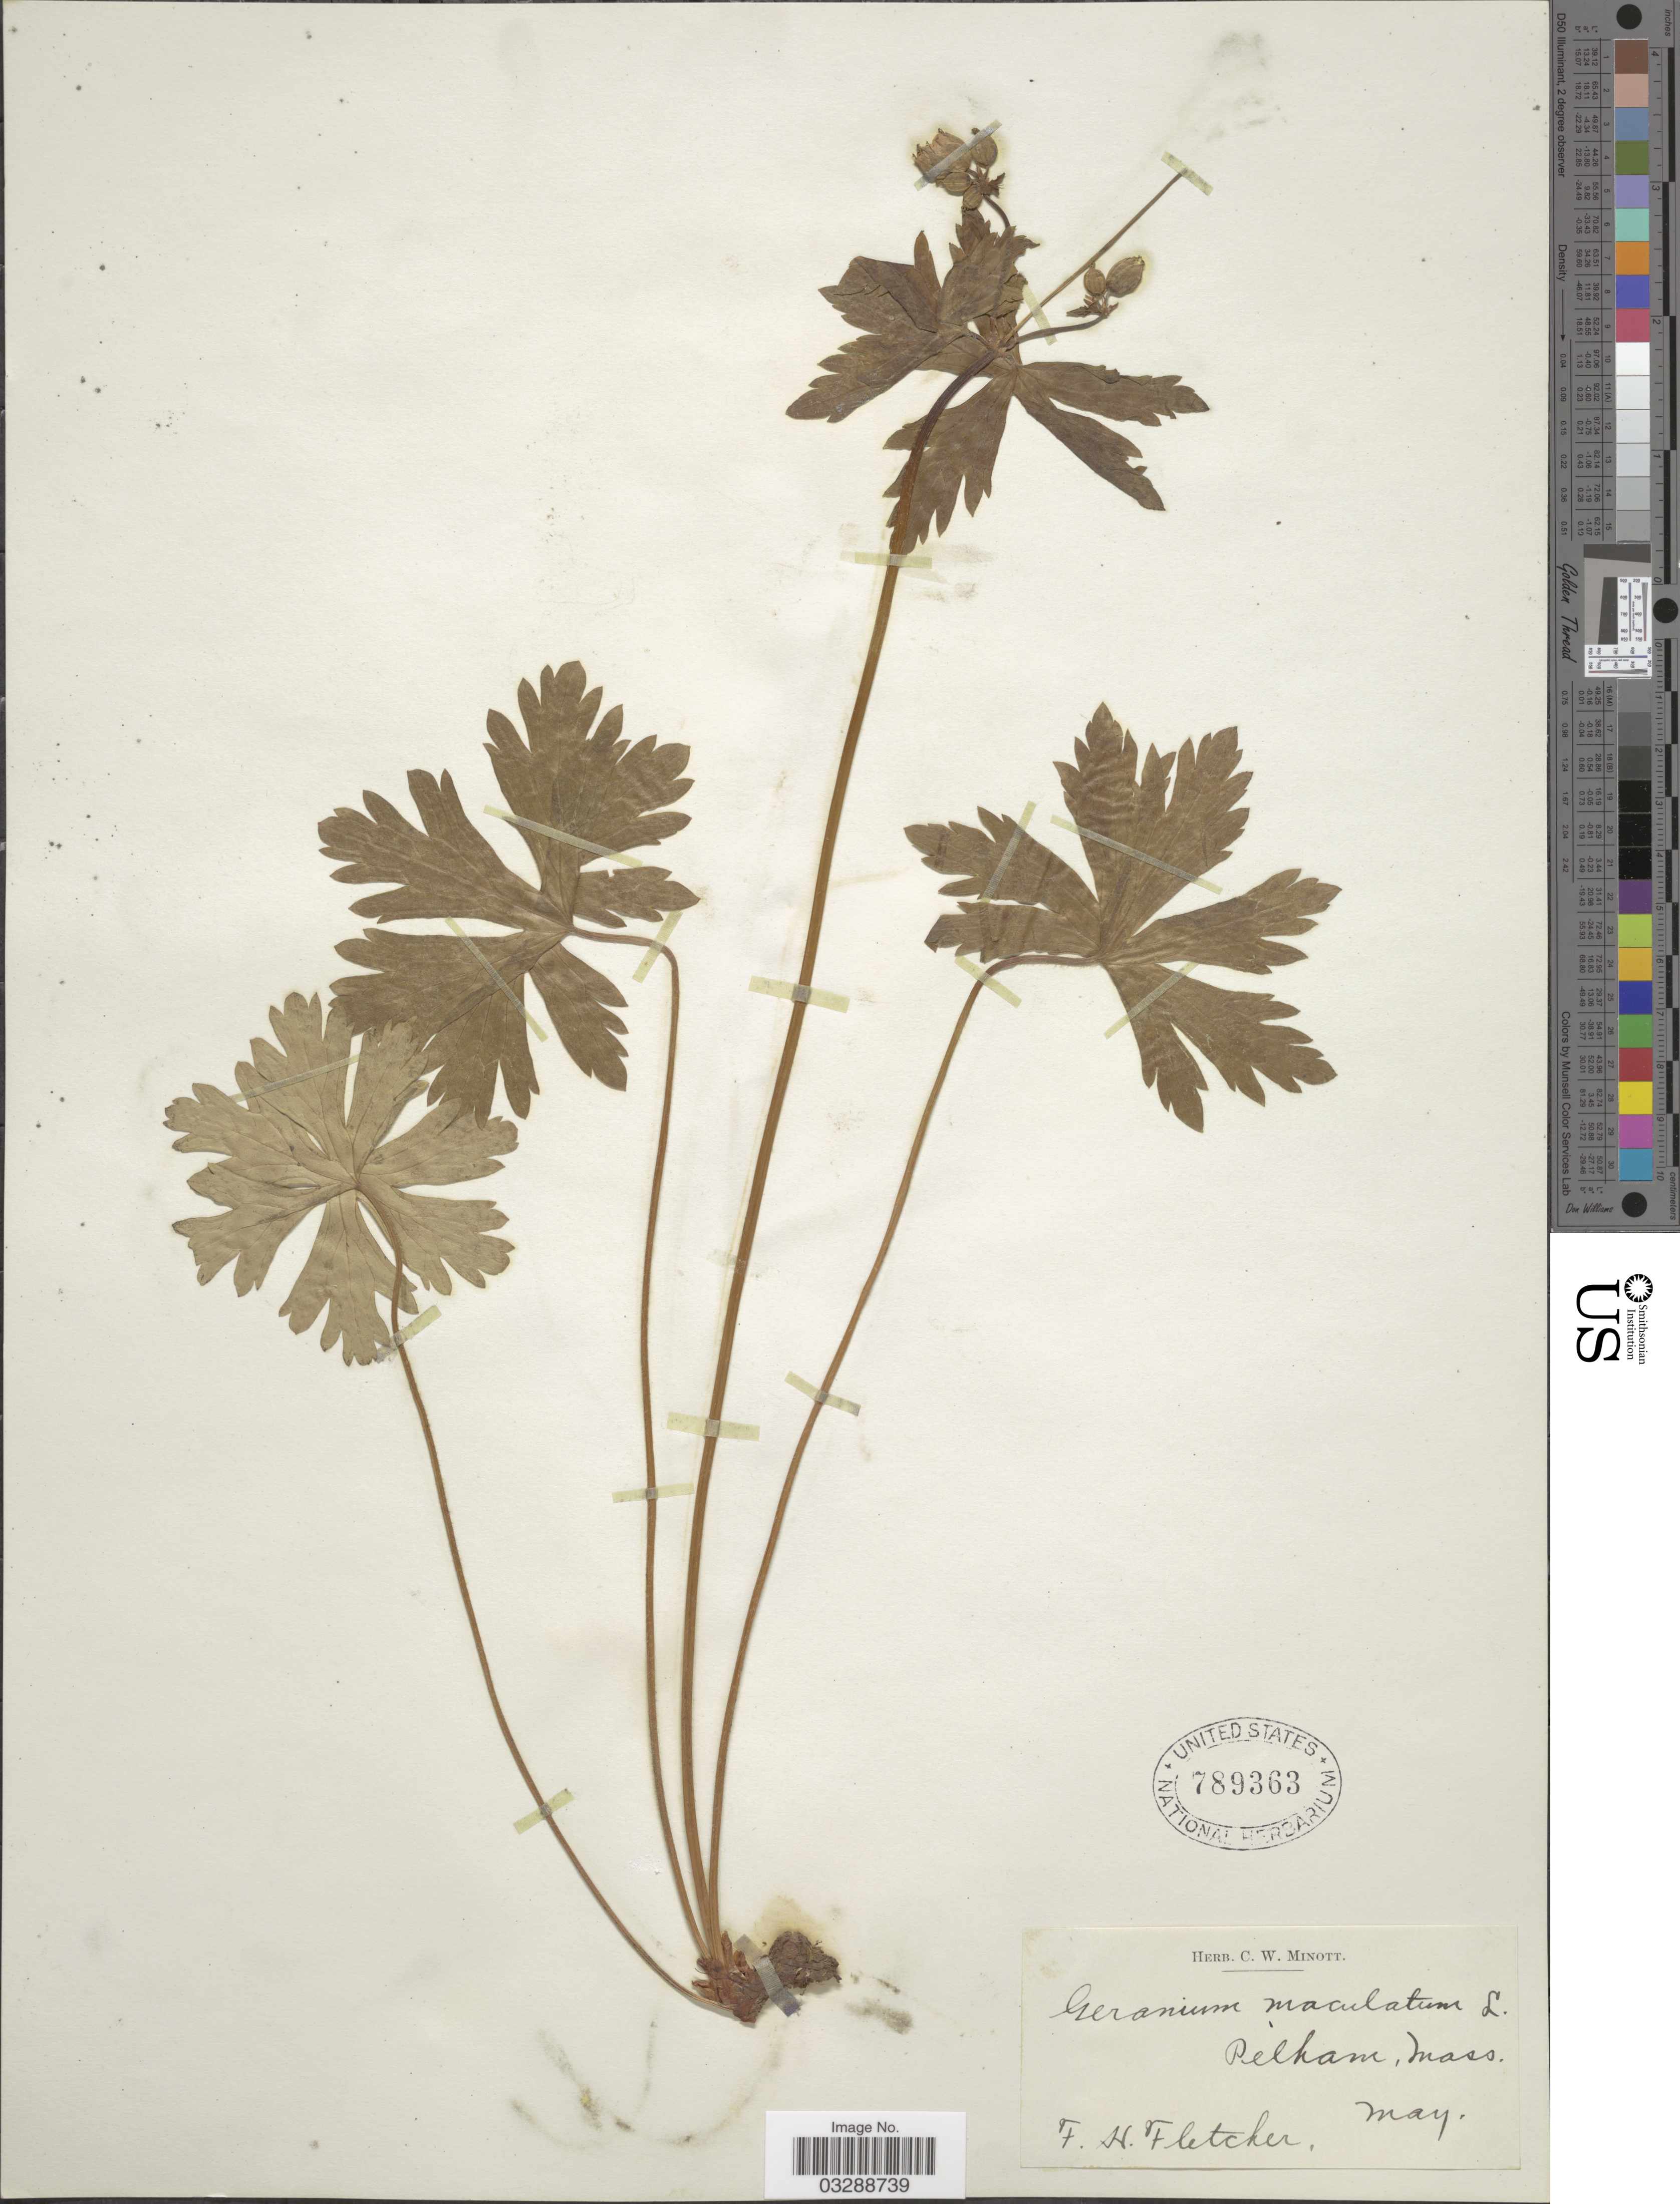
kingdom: Plantae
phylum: Tracheophyta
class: Magnoliopsida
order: Geraniales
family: Geraniaceae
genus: Geranium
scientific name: Geranium maculatum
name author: L.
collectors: F. Fletcher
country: United States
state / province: Massachusetts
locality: Pelham.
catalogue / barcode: US 789363